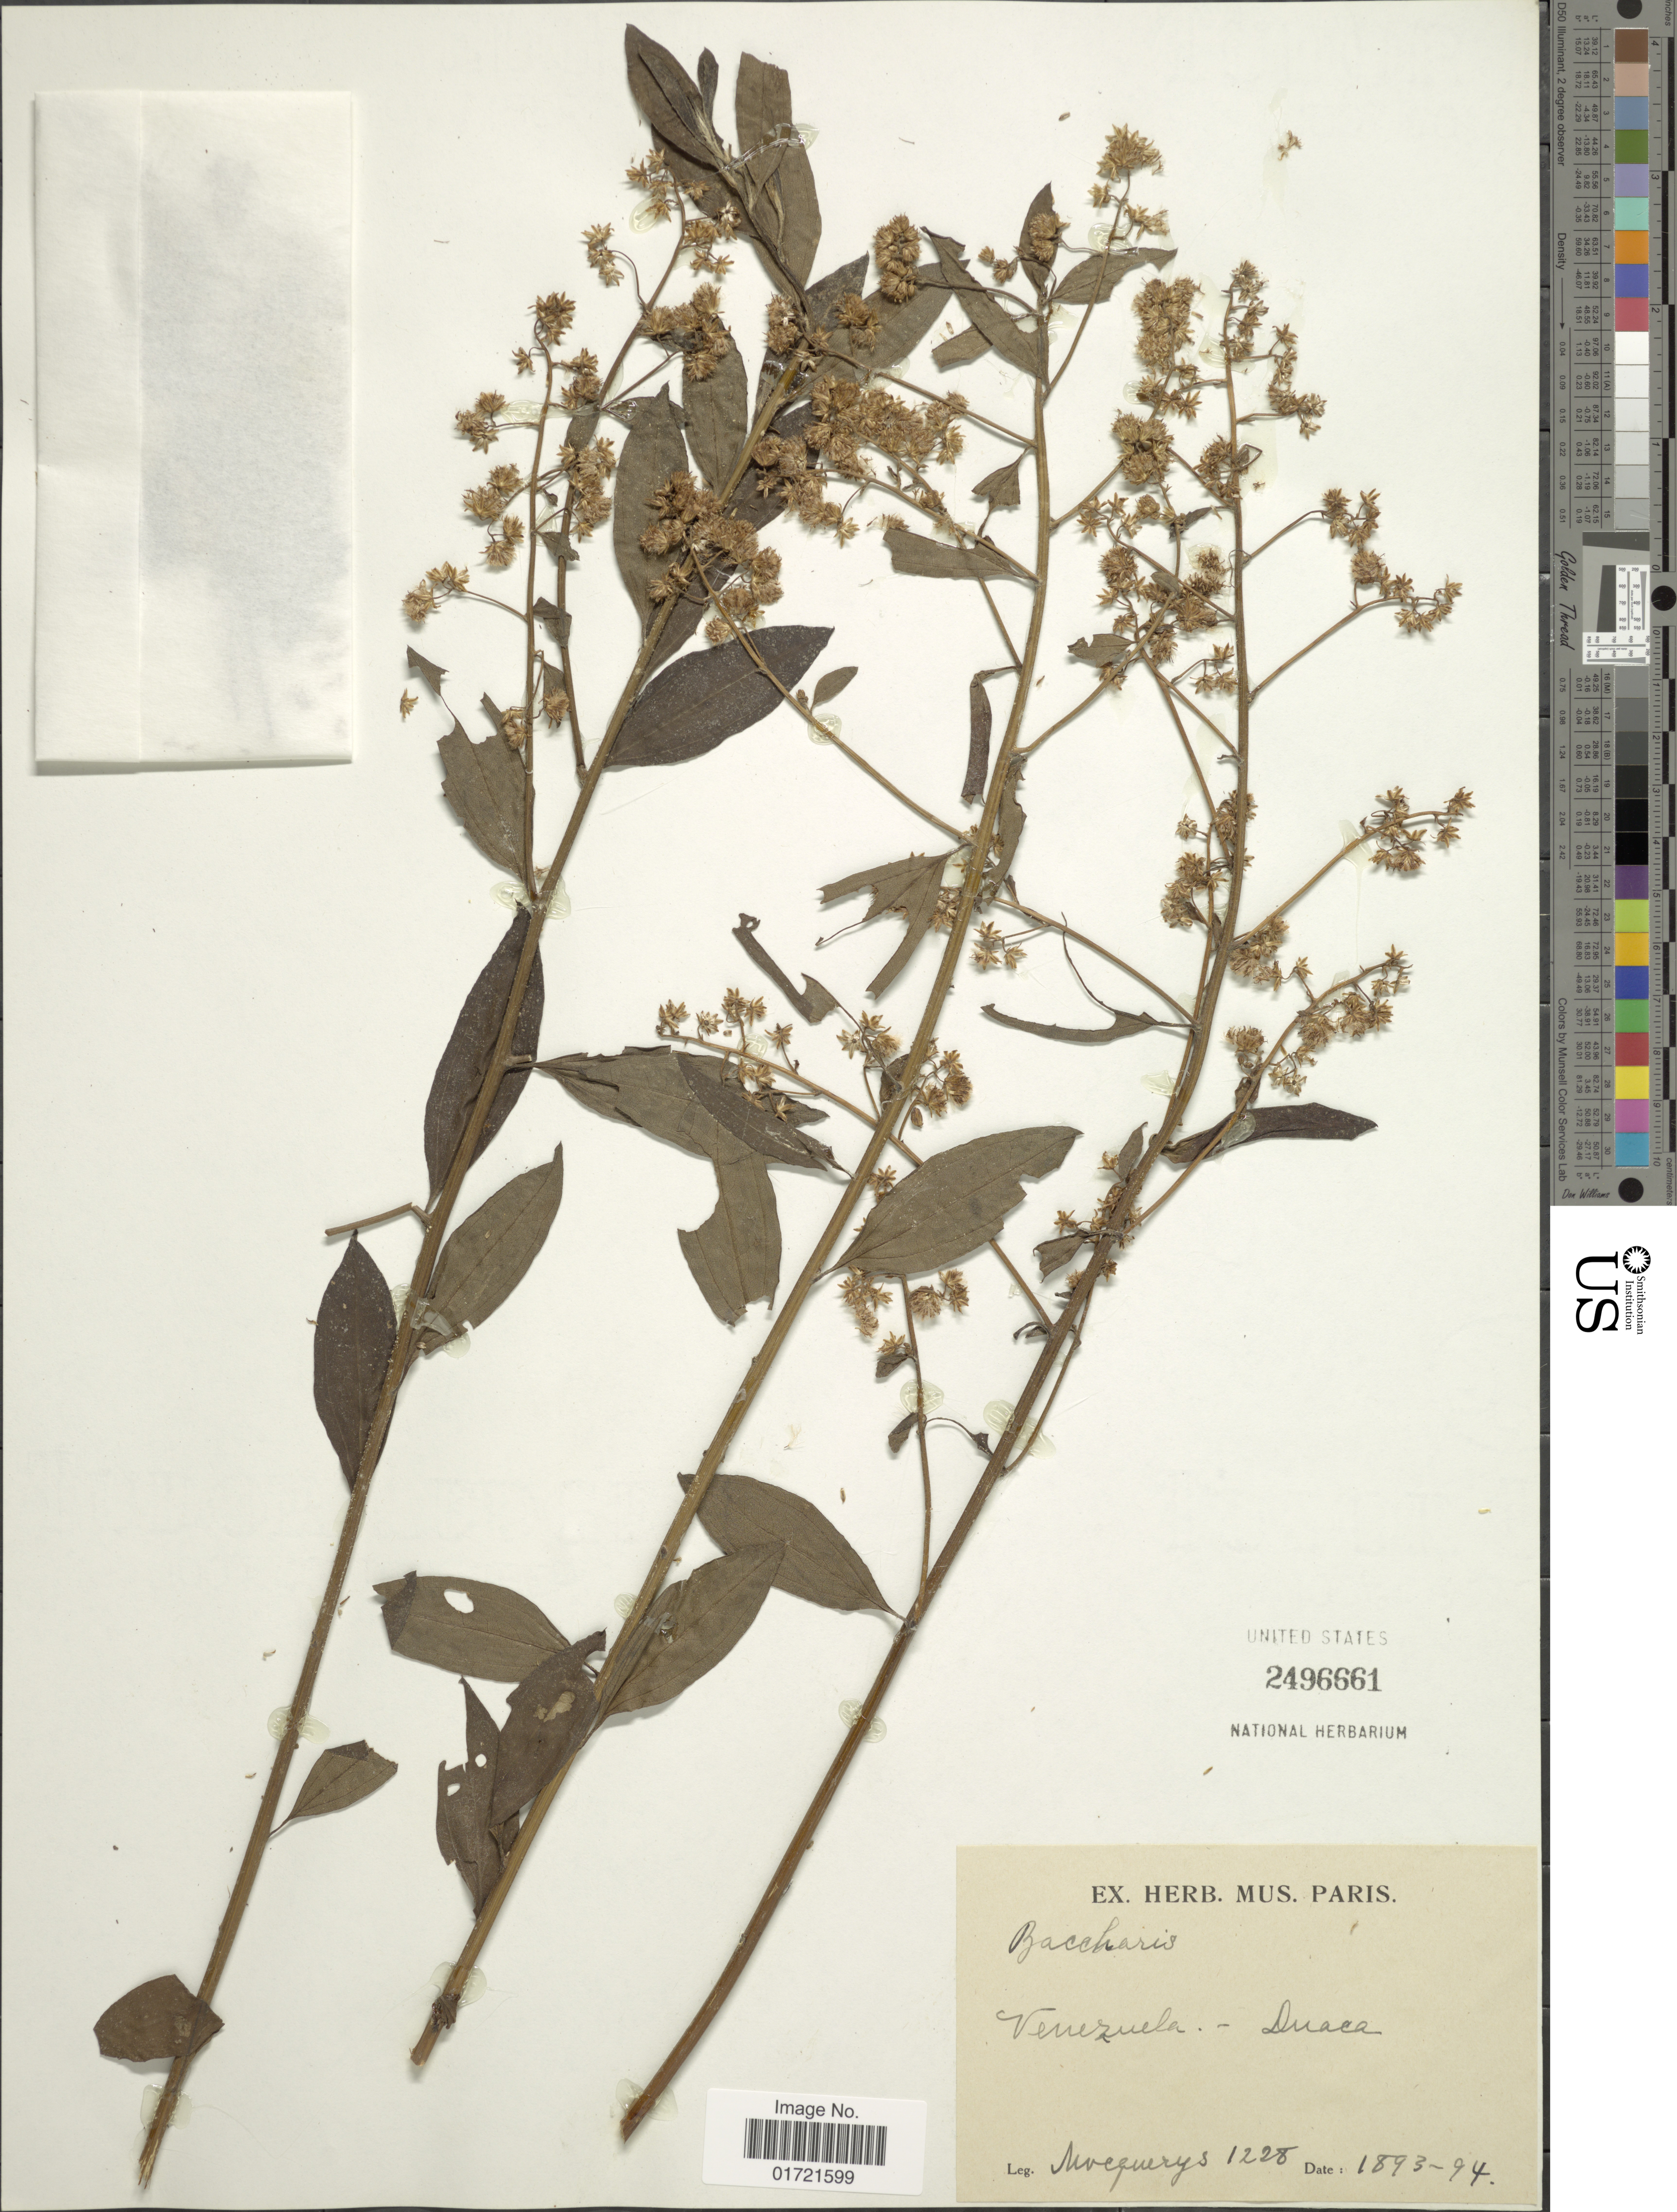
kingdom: Plantae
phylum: Tracheophyta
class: Magnoliopsida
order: Asterales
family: Asteraceae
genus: Baccharis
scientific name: Baccharis trinervis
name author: (Lam.) Pers.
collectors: A. Mocquerys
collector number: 1228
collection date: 1893/1894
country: Venezuela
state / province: Lara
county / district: Crespo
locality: Duaca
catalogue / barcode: US 2496661